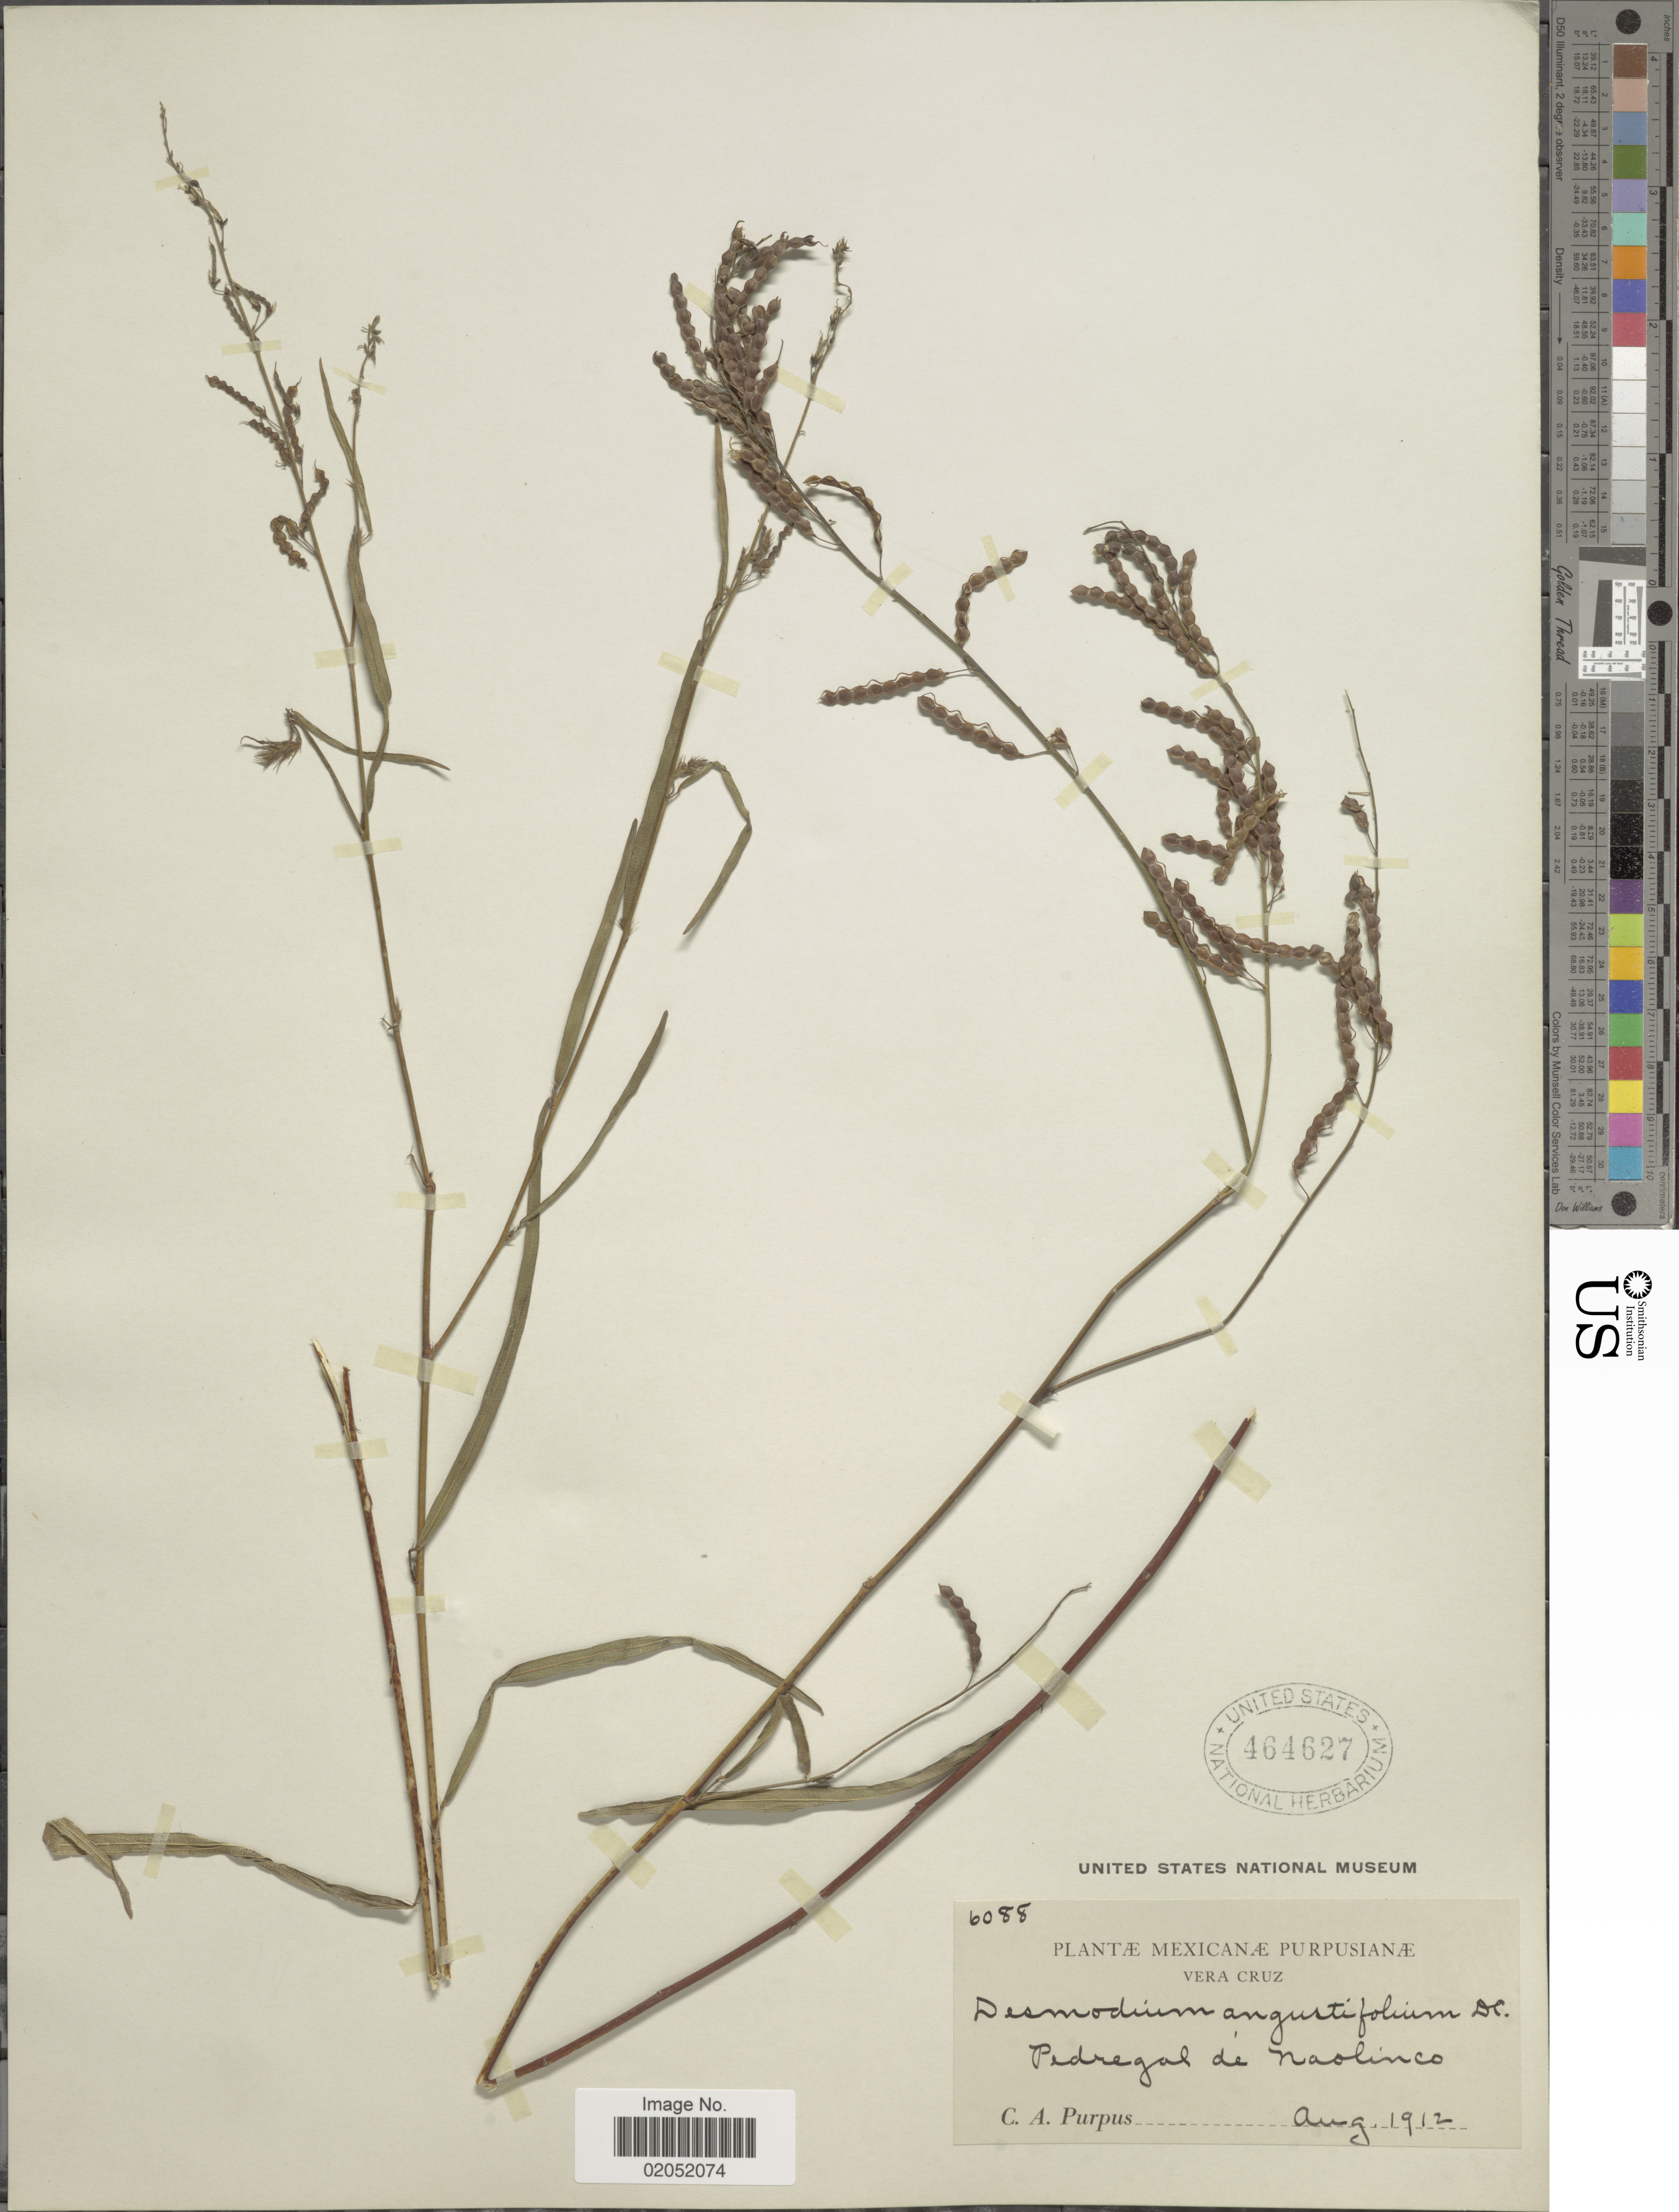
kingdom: Plantae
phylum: Tracheophyta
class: Magnoliopsida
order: Fabales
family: Fabaceae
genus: Desmodium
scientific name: Desmodium angustifolium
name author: (Kunth) DC.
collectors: C. A. Purpus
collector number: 6088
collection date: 1912-08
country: Mexico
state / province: Veracruz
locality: Pedregal de Naolinco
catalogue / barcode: US 464627